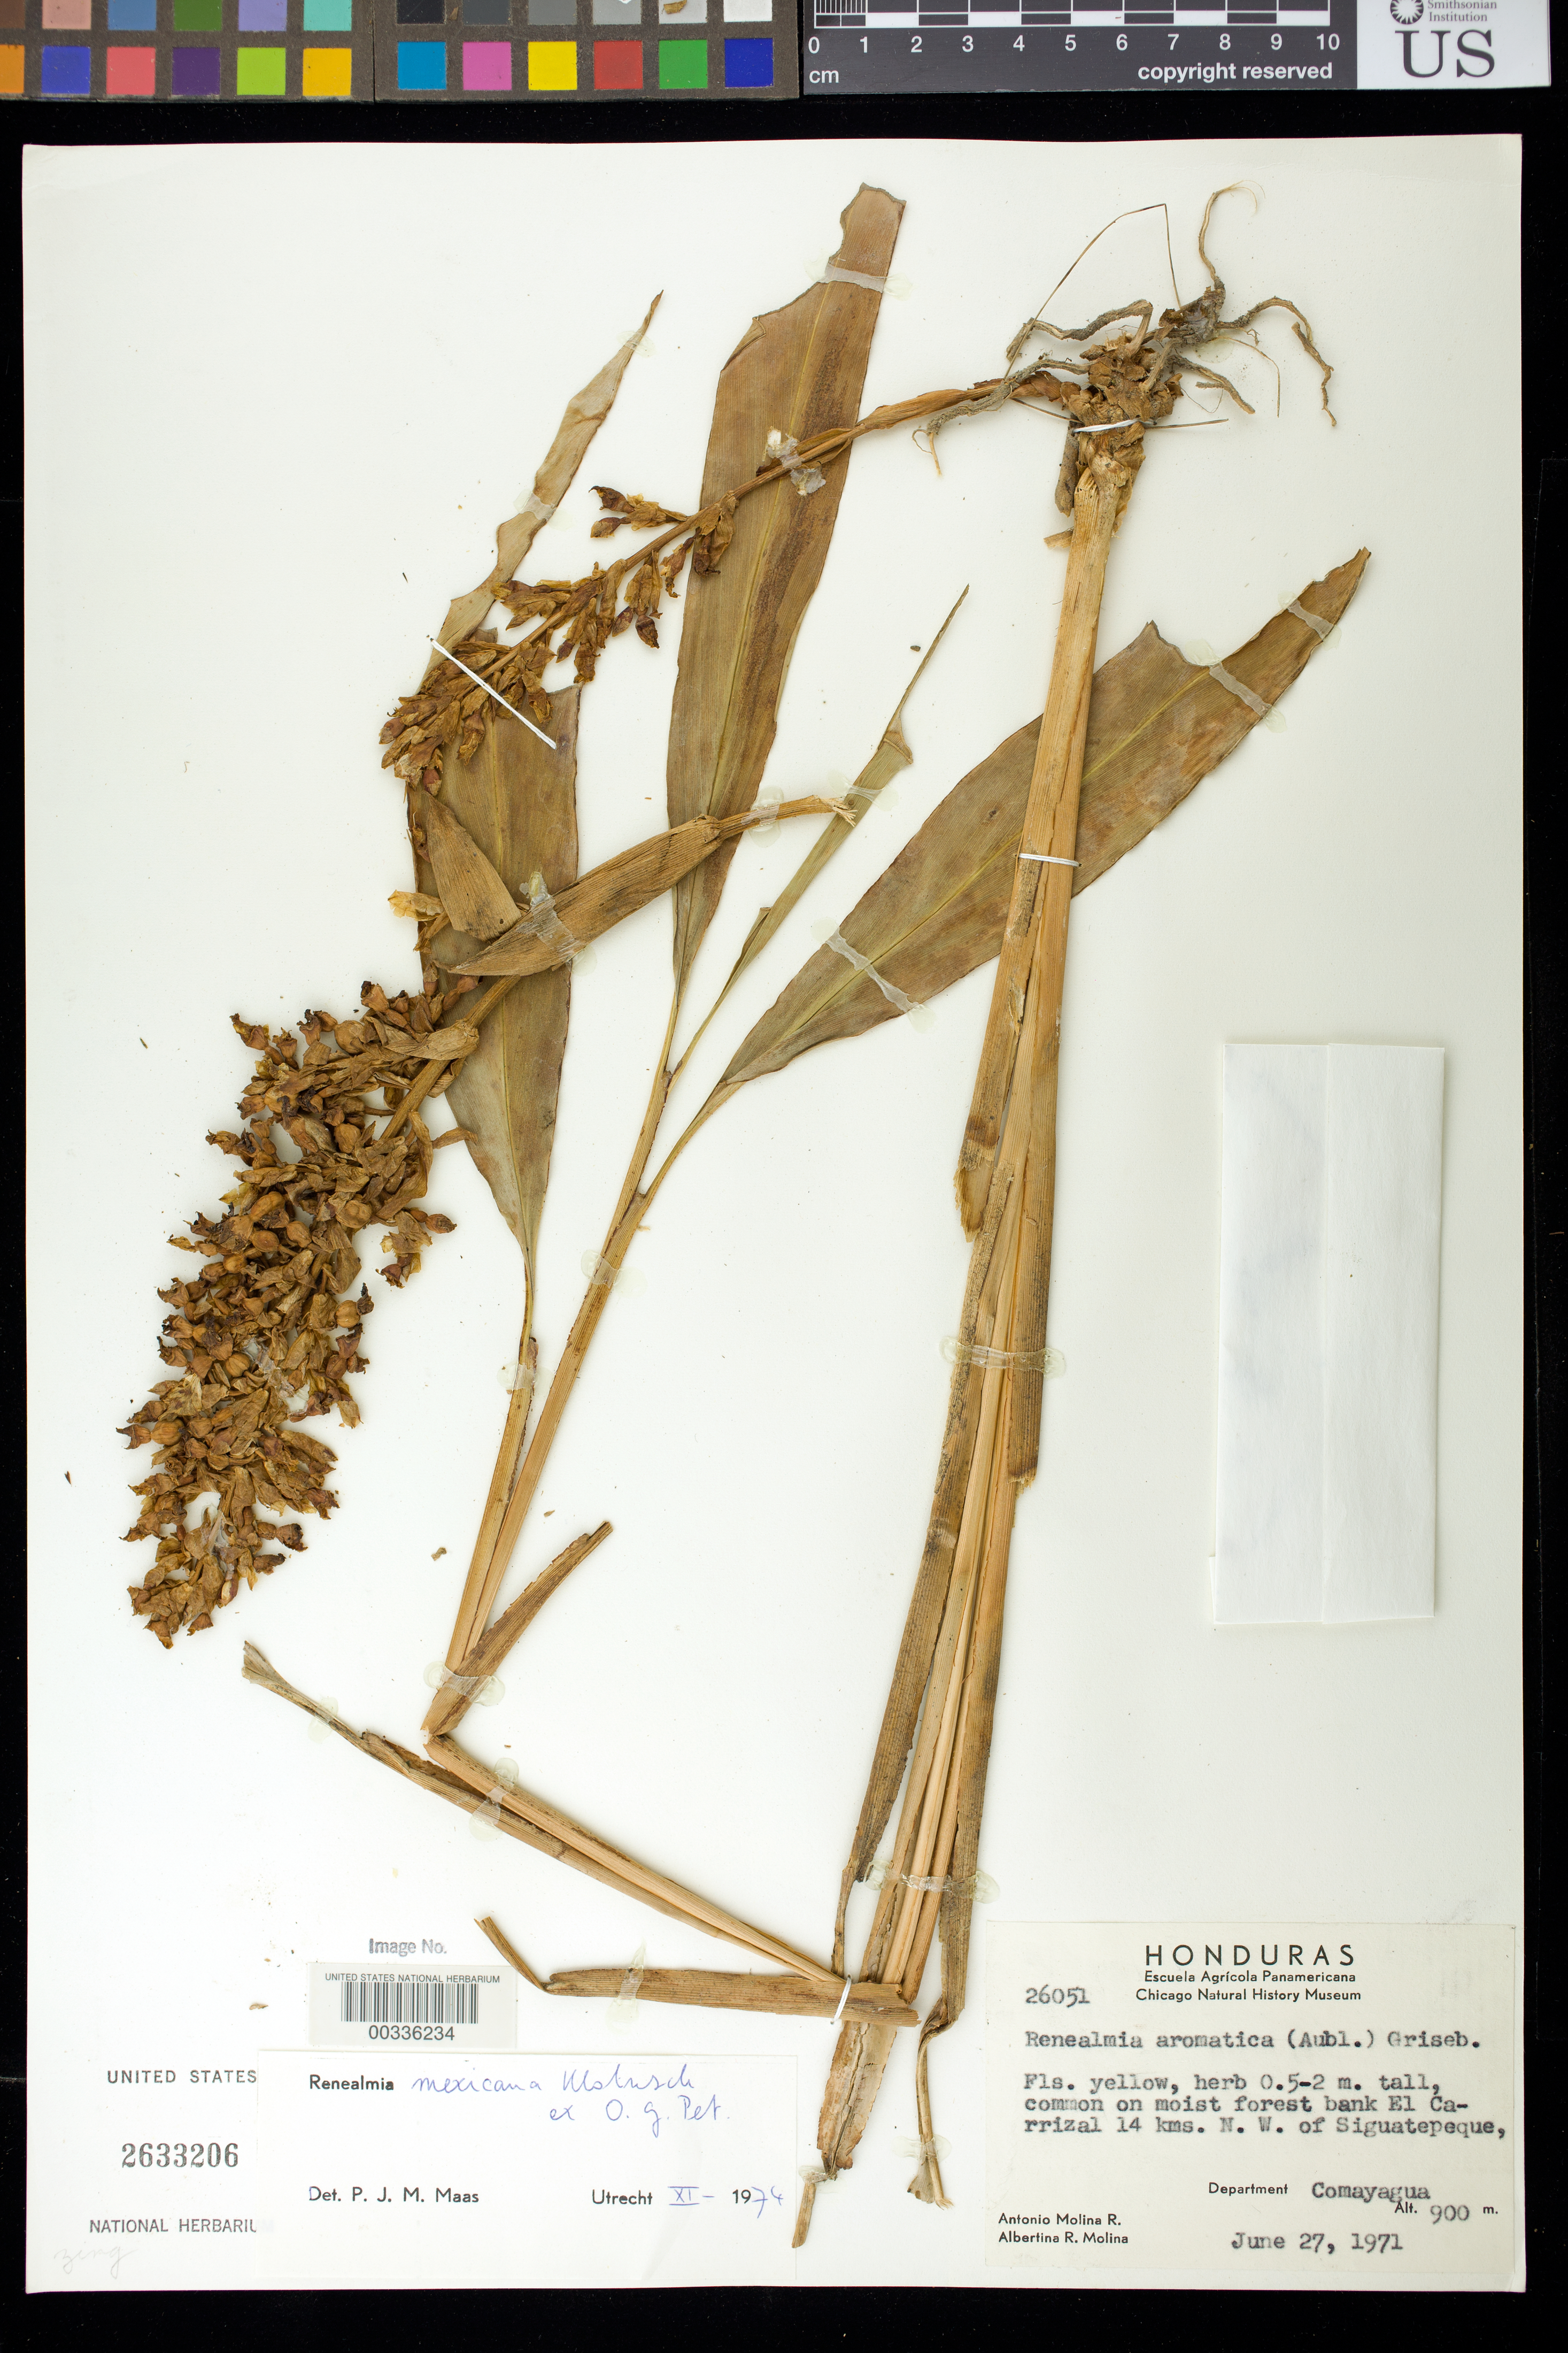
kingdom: Plantae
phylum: Tracheophyta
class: Liliopsida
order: Zingiberales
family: Zingiberaceae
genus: Renealmia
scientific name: Renealmia mexicana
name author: Klotzsch ex Petersen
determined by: Maas, Paul J. M.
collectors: A. Molina R. & A. Molina R.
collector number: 26051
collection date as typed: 27 Jun 1971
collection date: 1971-06-27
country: Honduras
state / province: Comayagua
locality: El Carrizal 14 km NW of Siguatepeque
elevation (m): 900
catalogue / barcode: US 2633206